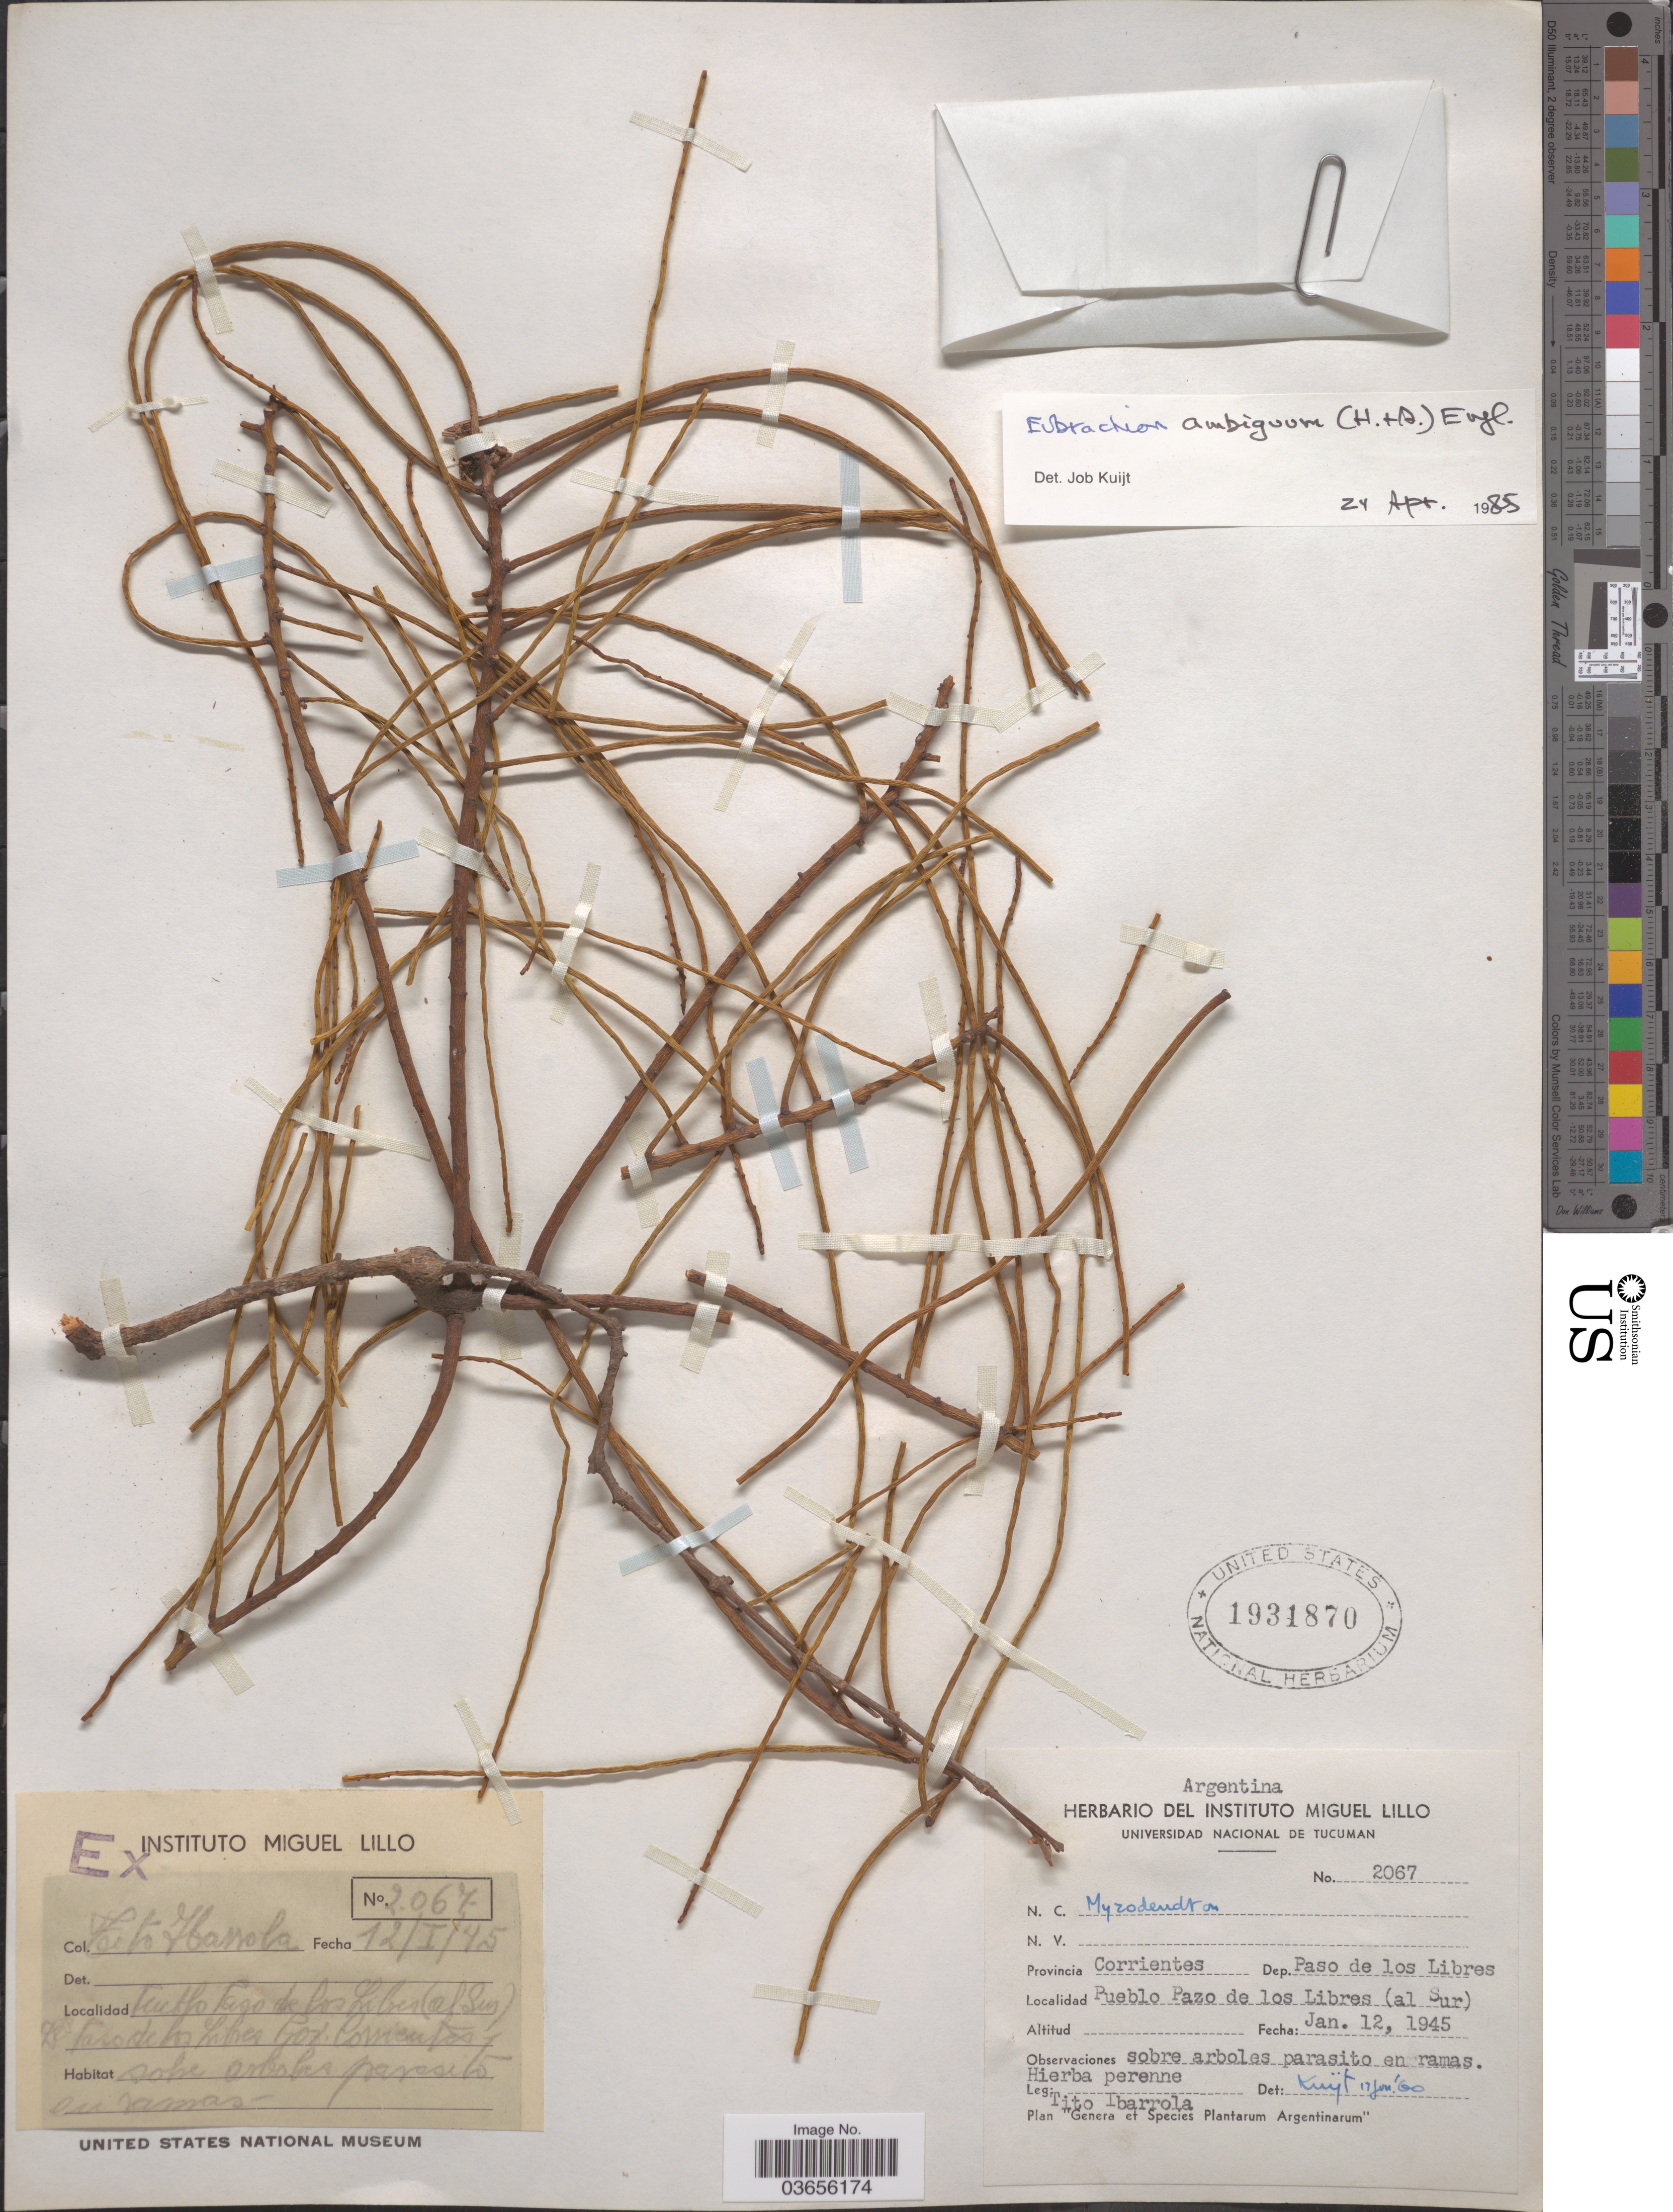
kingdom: Plantae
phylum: Tracheophyta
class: Magnoliopsida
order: Santalales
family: Santalaceae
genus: Eubrachion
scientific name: Eubrachion ambiguum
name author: (Hook. & Arn.) Engl.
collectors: T. Ibarrola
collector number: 2067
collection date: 1945-01-12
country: Argentina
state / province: Corrientes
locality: Dep. Paso de los Libres. Pueblo Pazo de los Libres (al Sur).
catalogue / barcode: US 1931870